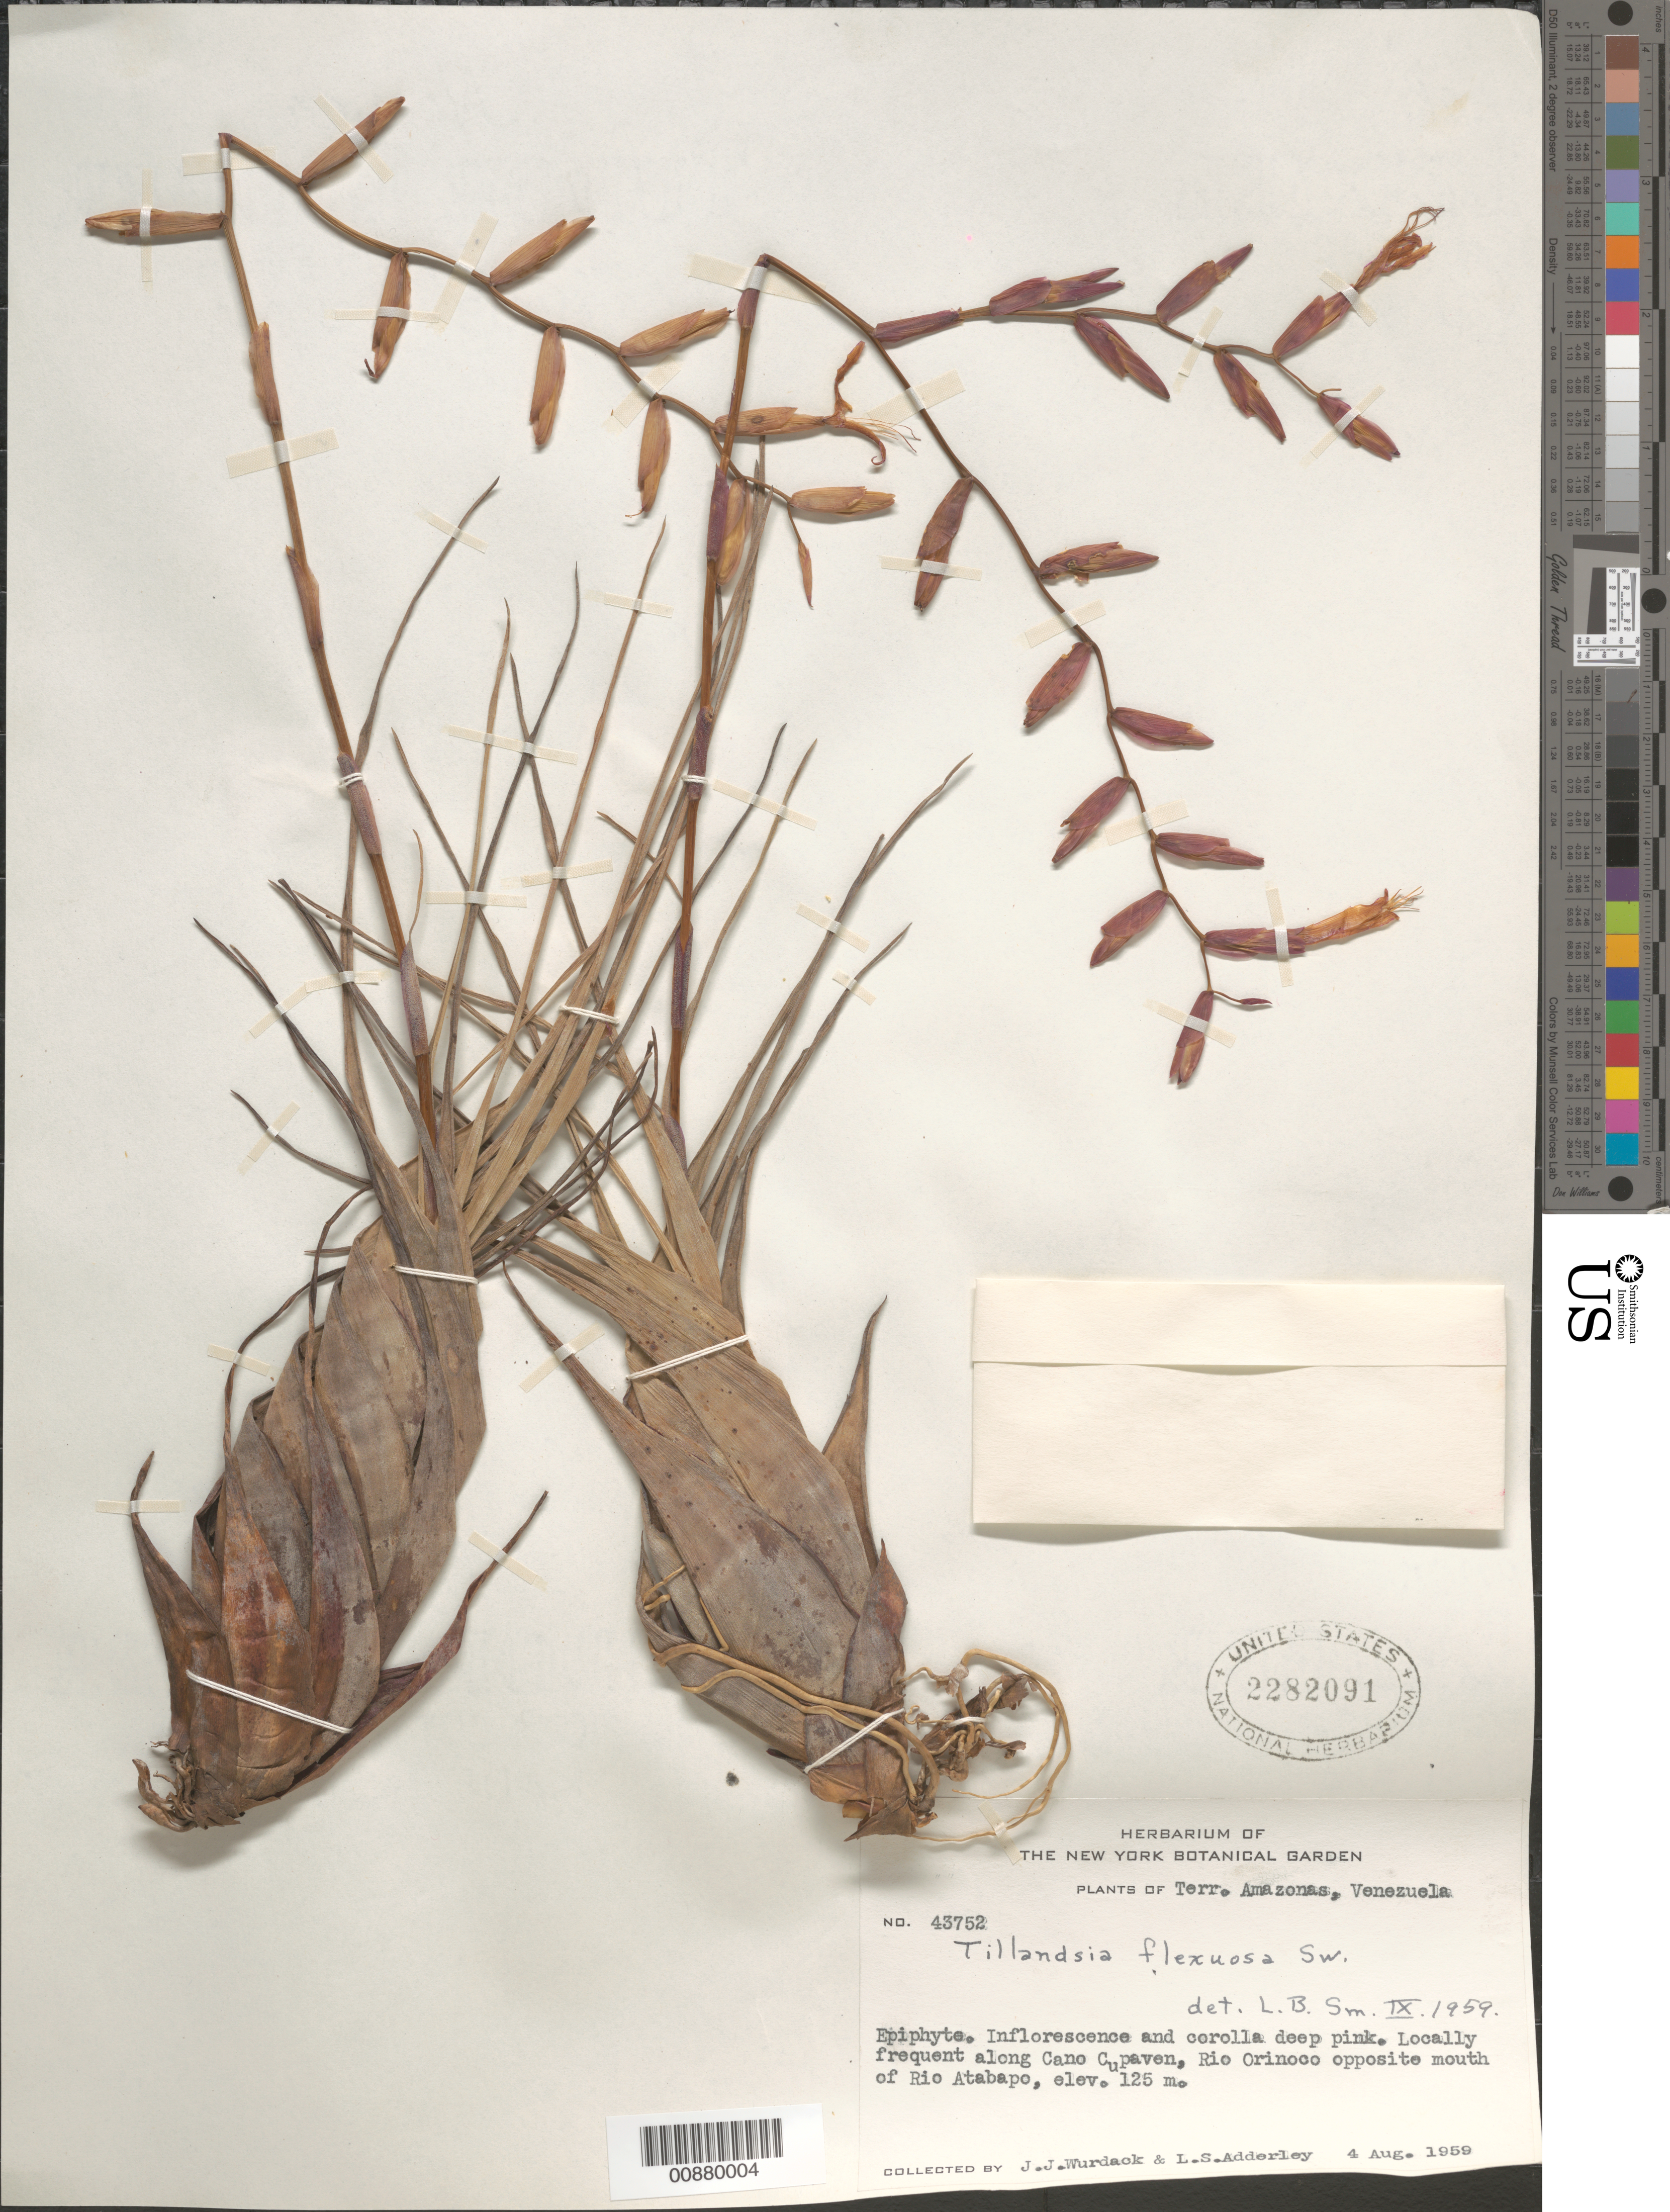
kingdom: Plantae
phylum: Tracheophyta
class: Liliopsida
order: Poales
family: Bromeliaceae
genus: Tillandsia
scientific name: Tillandsia flexuosa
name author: Sw.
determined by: Smith, Lyman B., (US), NMNH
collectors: J. J. Wurdack & L. S. Adderley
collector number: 43752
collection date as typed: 4-Aug-59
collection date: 1959-08-04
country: Venezuela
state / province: Amazonas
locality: Caño Cupaven, Rio Orinoco, opposite mouth of Rio Atabapo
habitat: Along caño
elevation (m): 125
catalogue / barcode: US 2282091